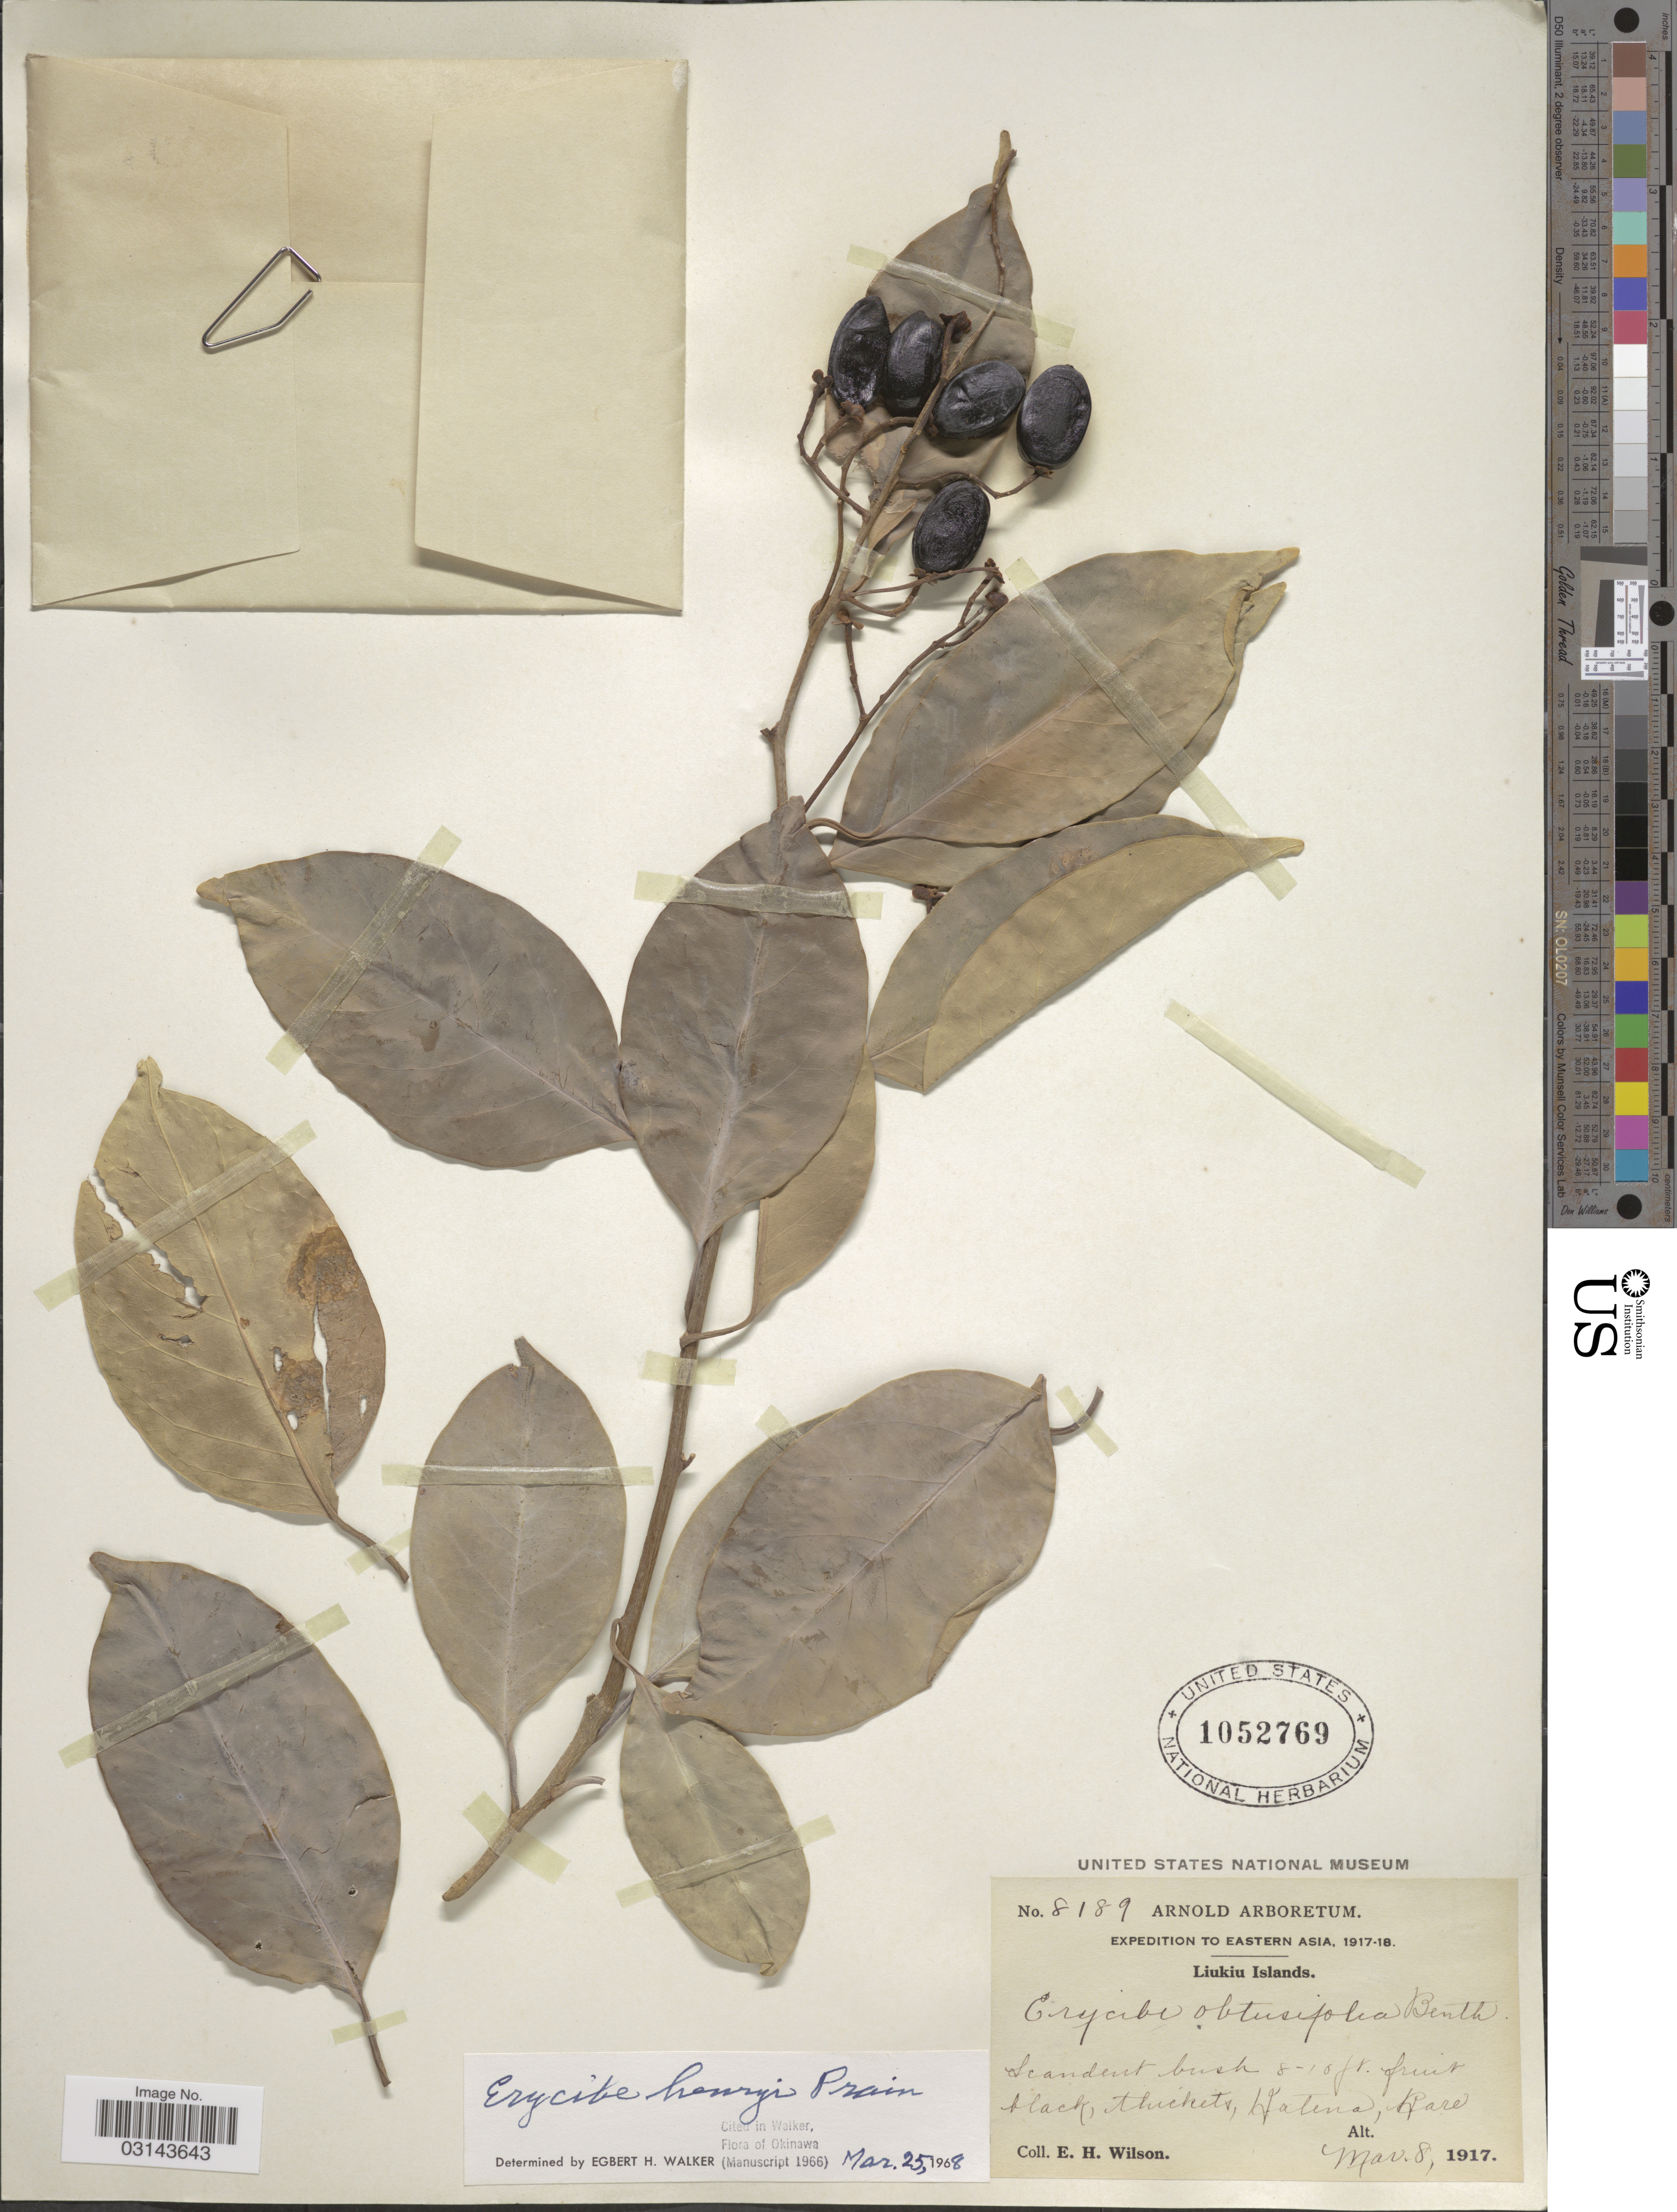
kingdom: Plantae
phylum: Tracheophyta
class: Magnoliopsida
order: Solanales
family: Convolvulaceae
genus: Erycibe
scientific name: Erycibe henryi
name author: Prain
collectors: E. Wilson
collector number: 8189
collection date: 1917-03-08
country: Japan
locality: Eastern Asia. Liukiu Islands.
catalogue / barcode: US 1052769